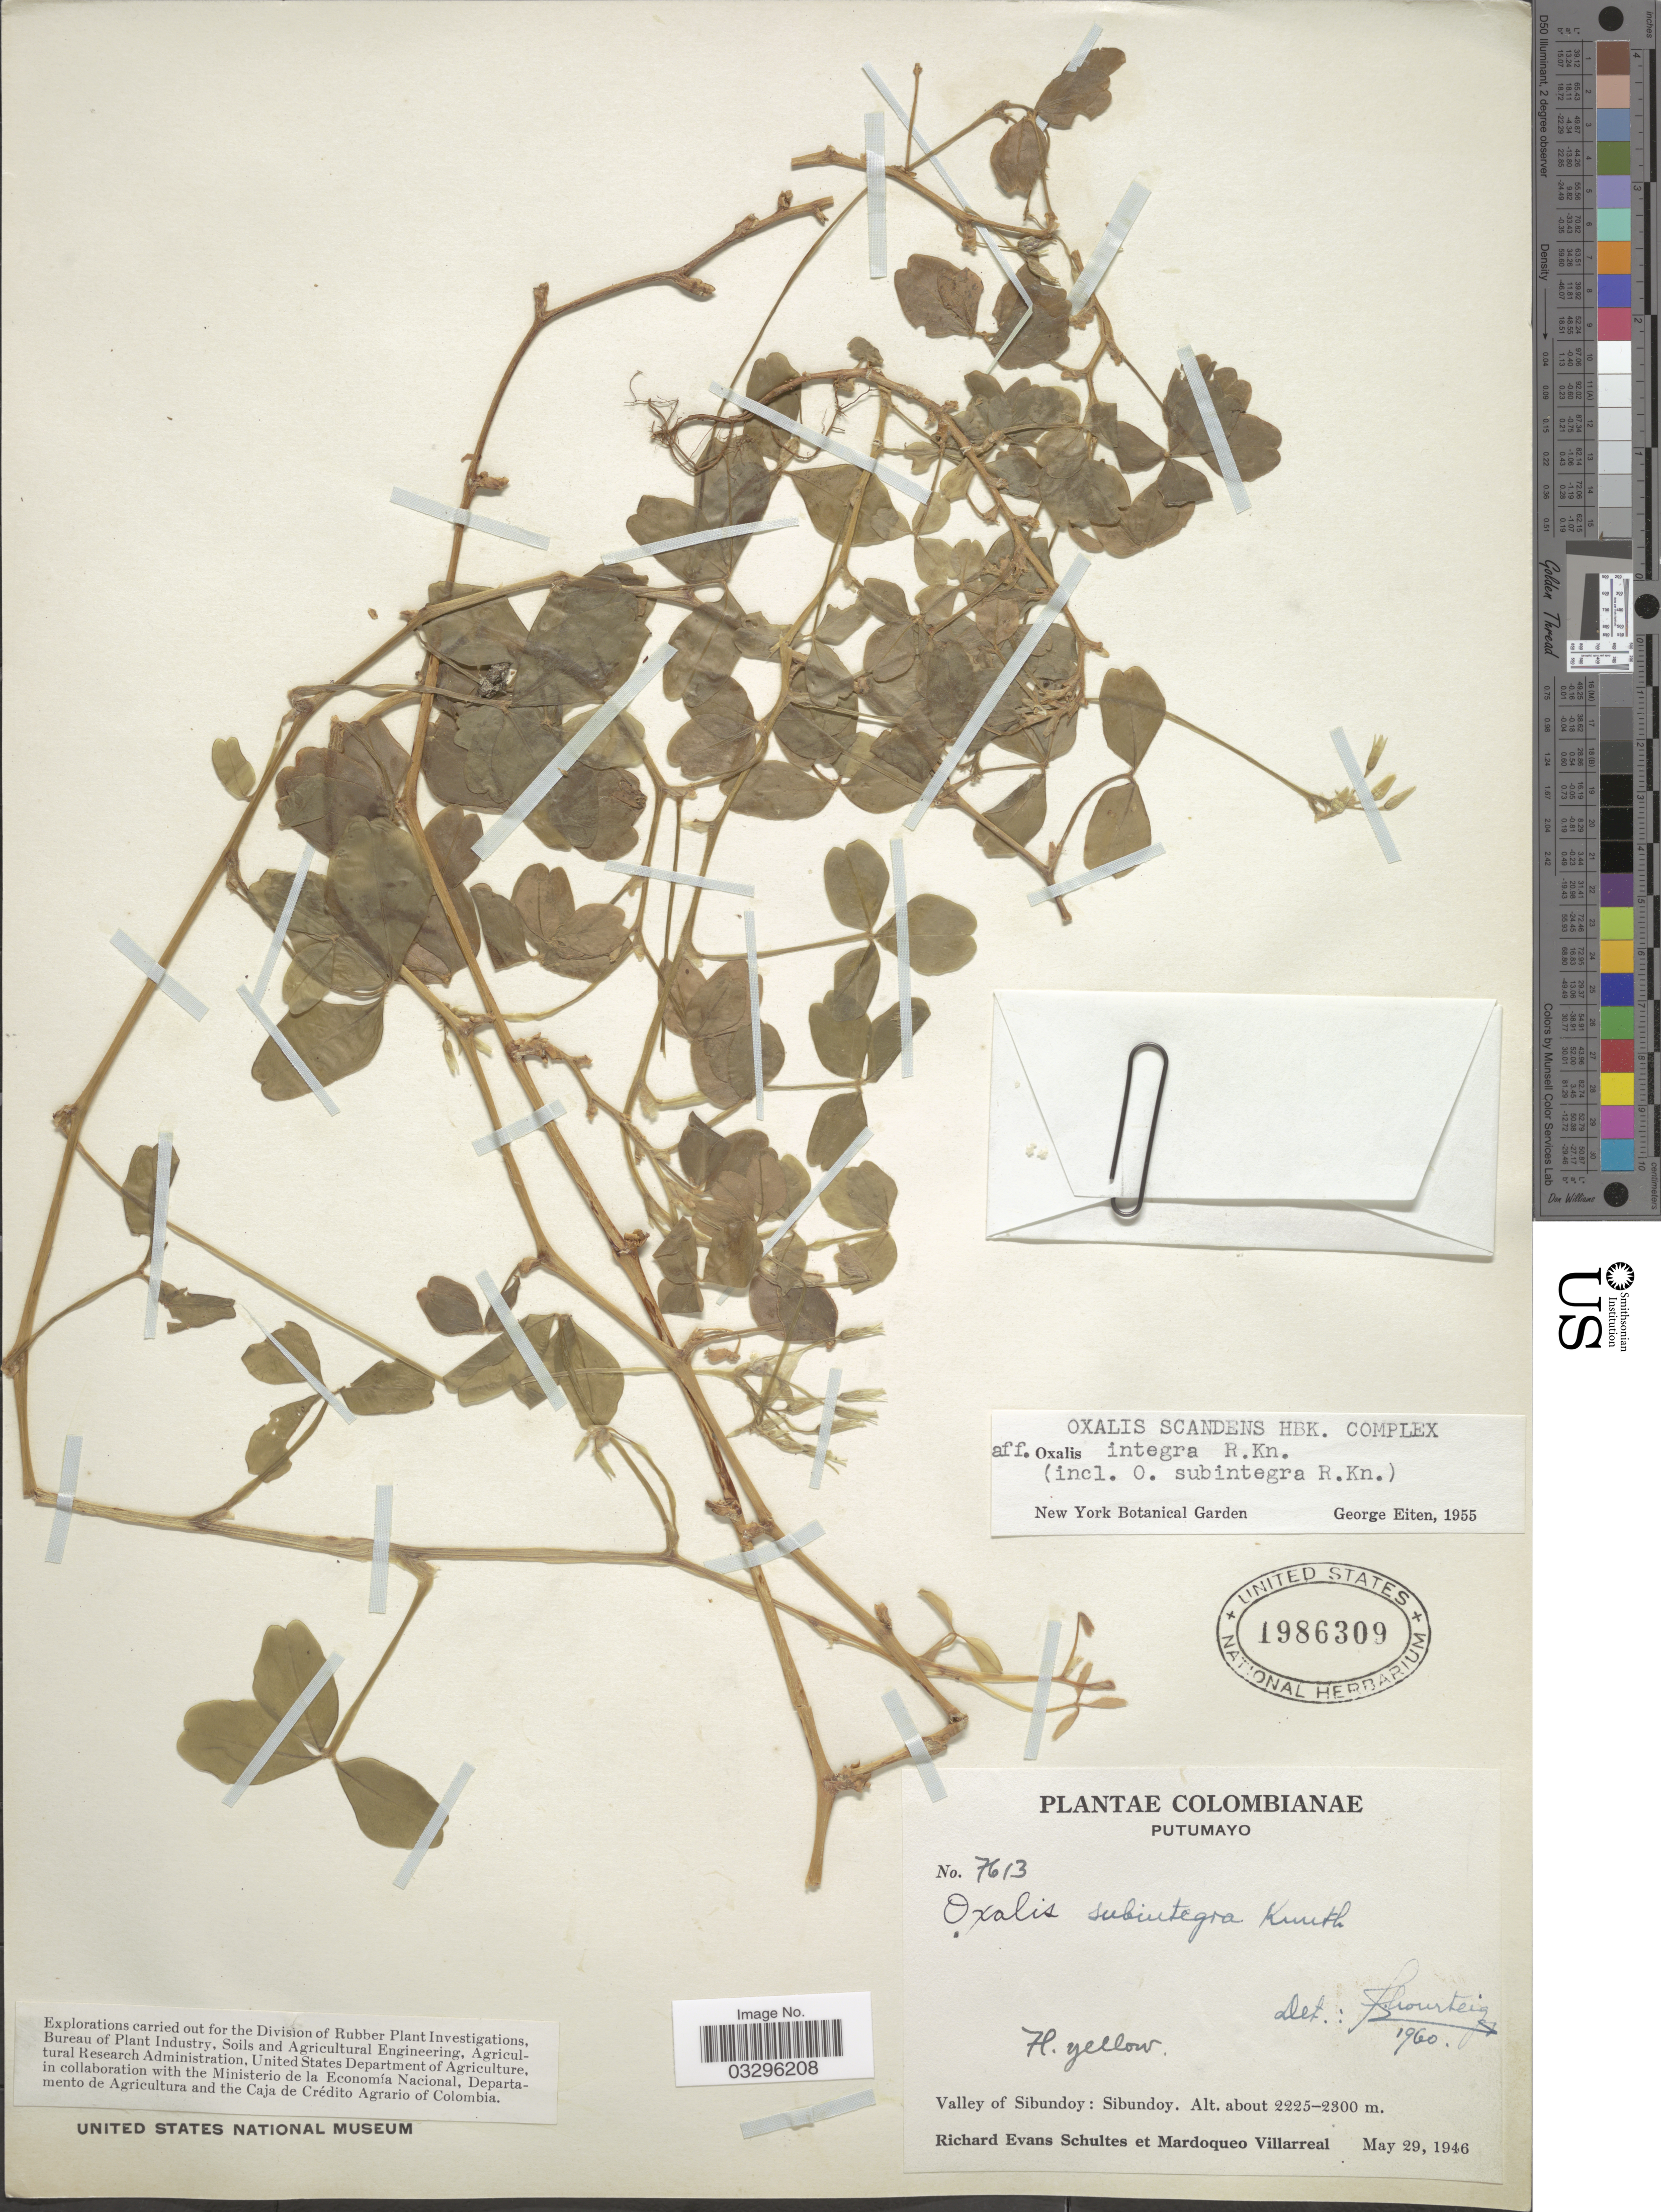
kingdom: Plantae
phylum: Tracheophyta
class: Magnoliopsida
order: Oxalidales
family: Oxalidaceae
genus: Oxalis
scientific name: Oxalis subintegra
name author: R. Knuth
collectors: R. E. Schultes & M. Villarreal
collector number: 7613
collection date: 1946-05-29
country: Colombia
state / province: Putumayo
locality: Valley of Sibundoy: Sibundoy.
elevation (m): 2225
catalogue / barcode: US 1986309